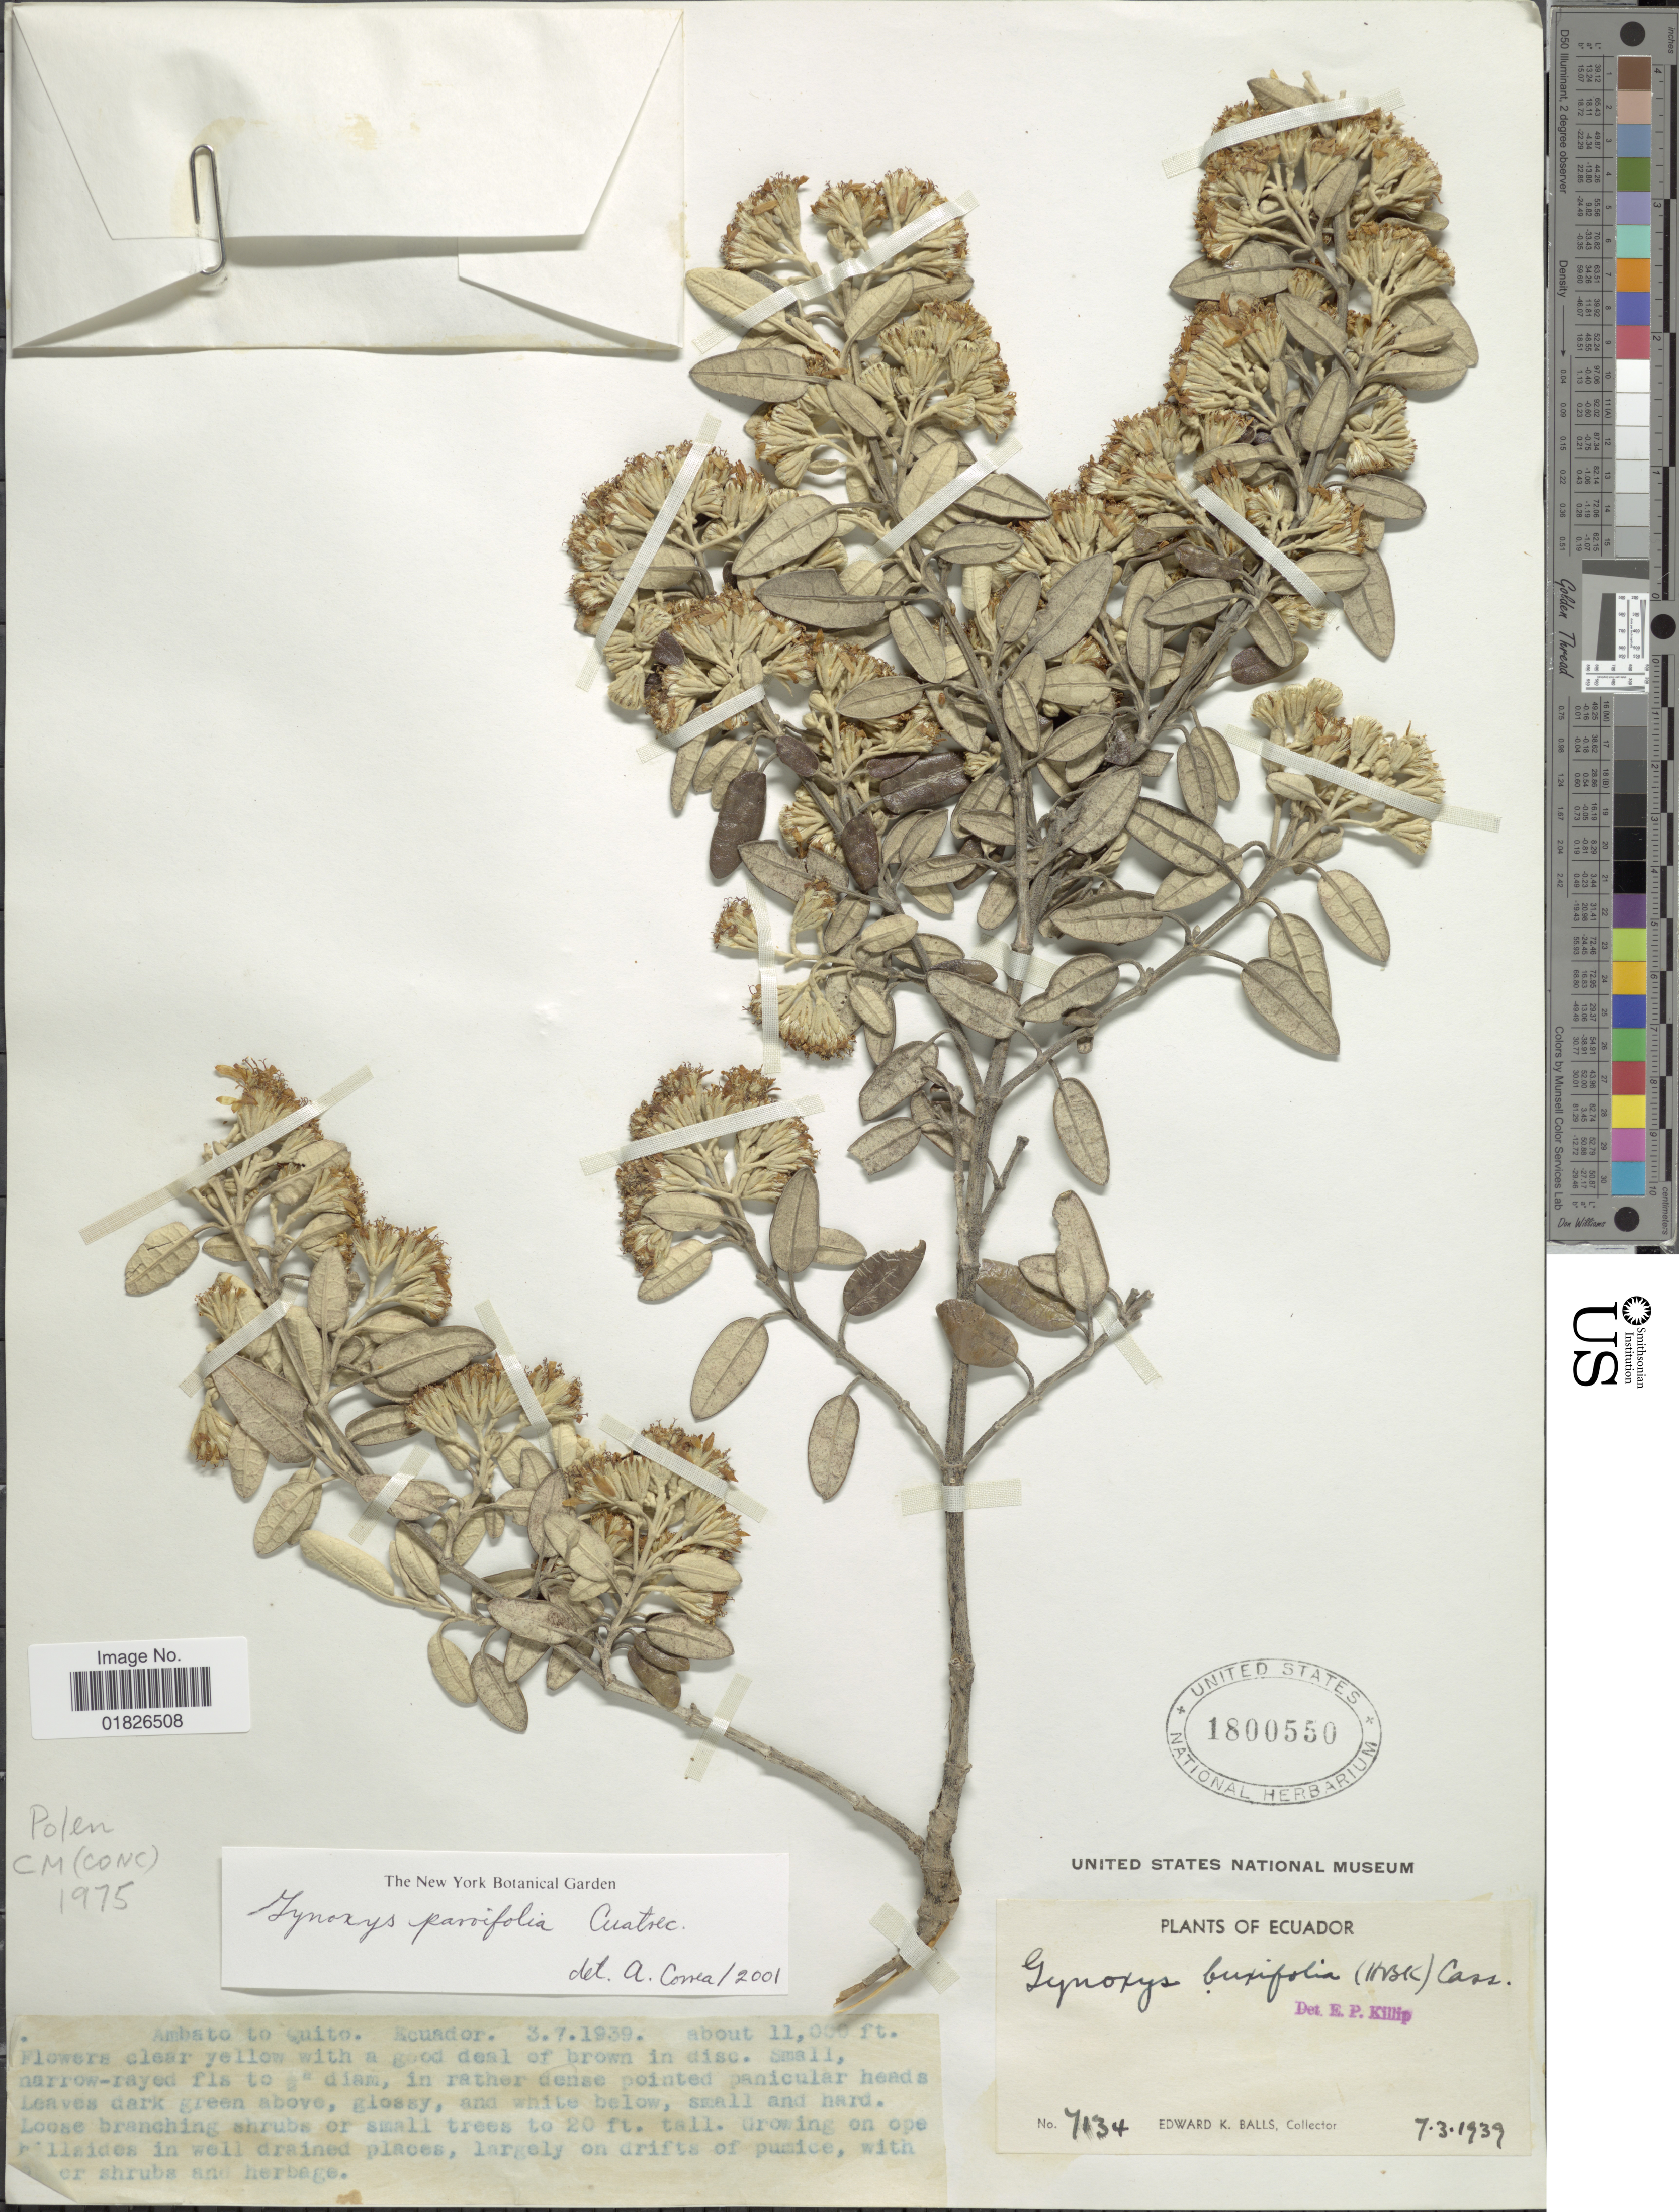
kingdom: Plantae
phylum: Tracheophyta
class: Magnoliopsida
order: Asterales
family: Asteraceae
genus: Gynoxys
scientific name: Gynoxys parvifolia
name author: Cuatrec.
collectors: E. K. Balls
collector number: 7134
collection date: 1939-03-07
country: Ecuador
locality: Ambato to Quito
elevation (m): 3353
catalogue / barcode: US 1800550